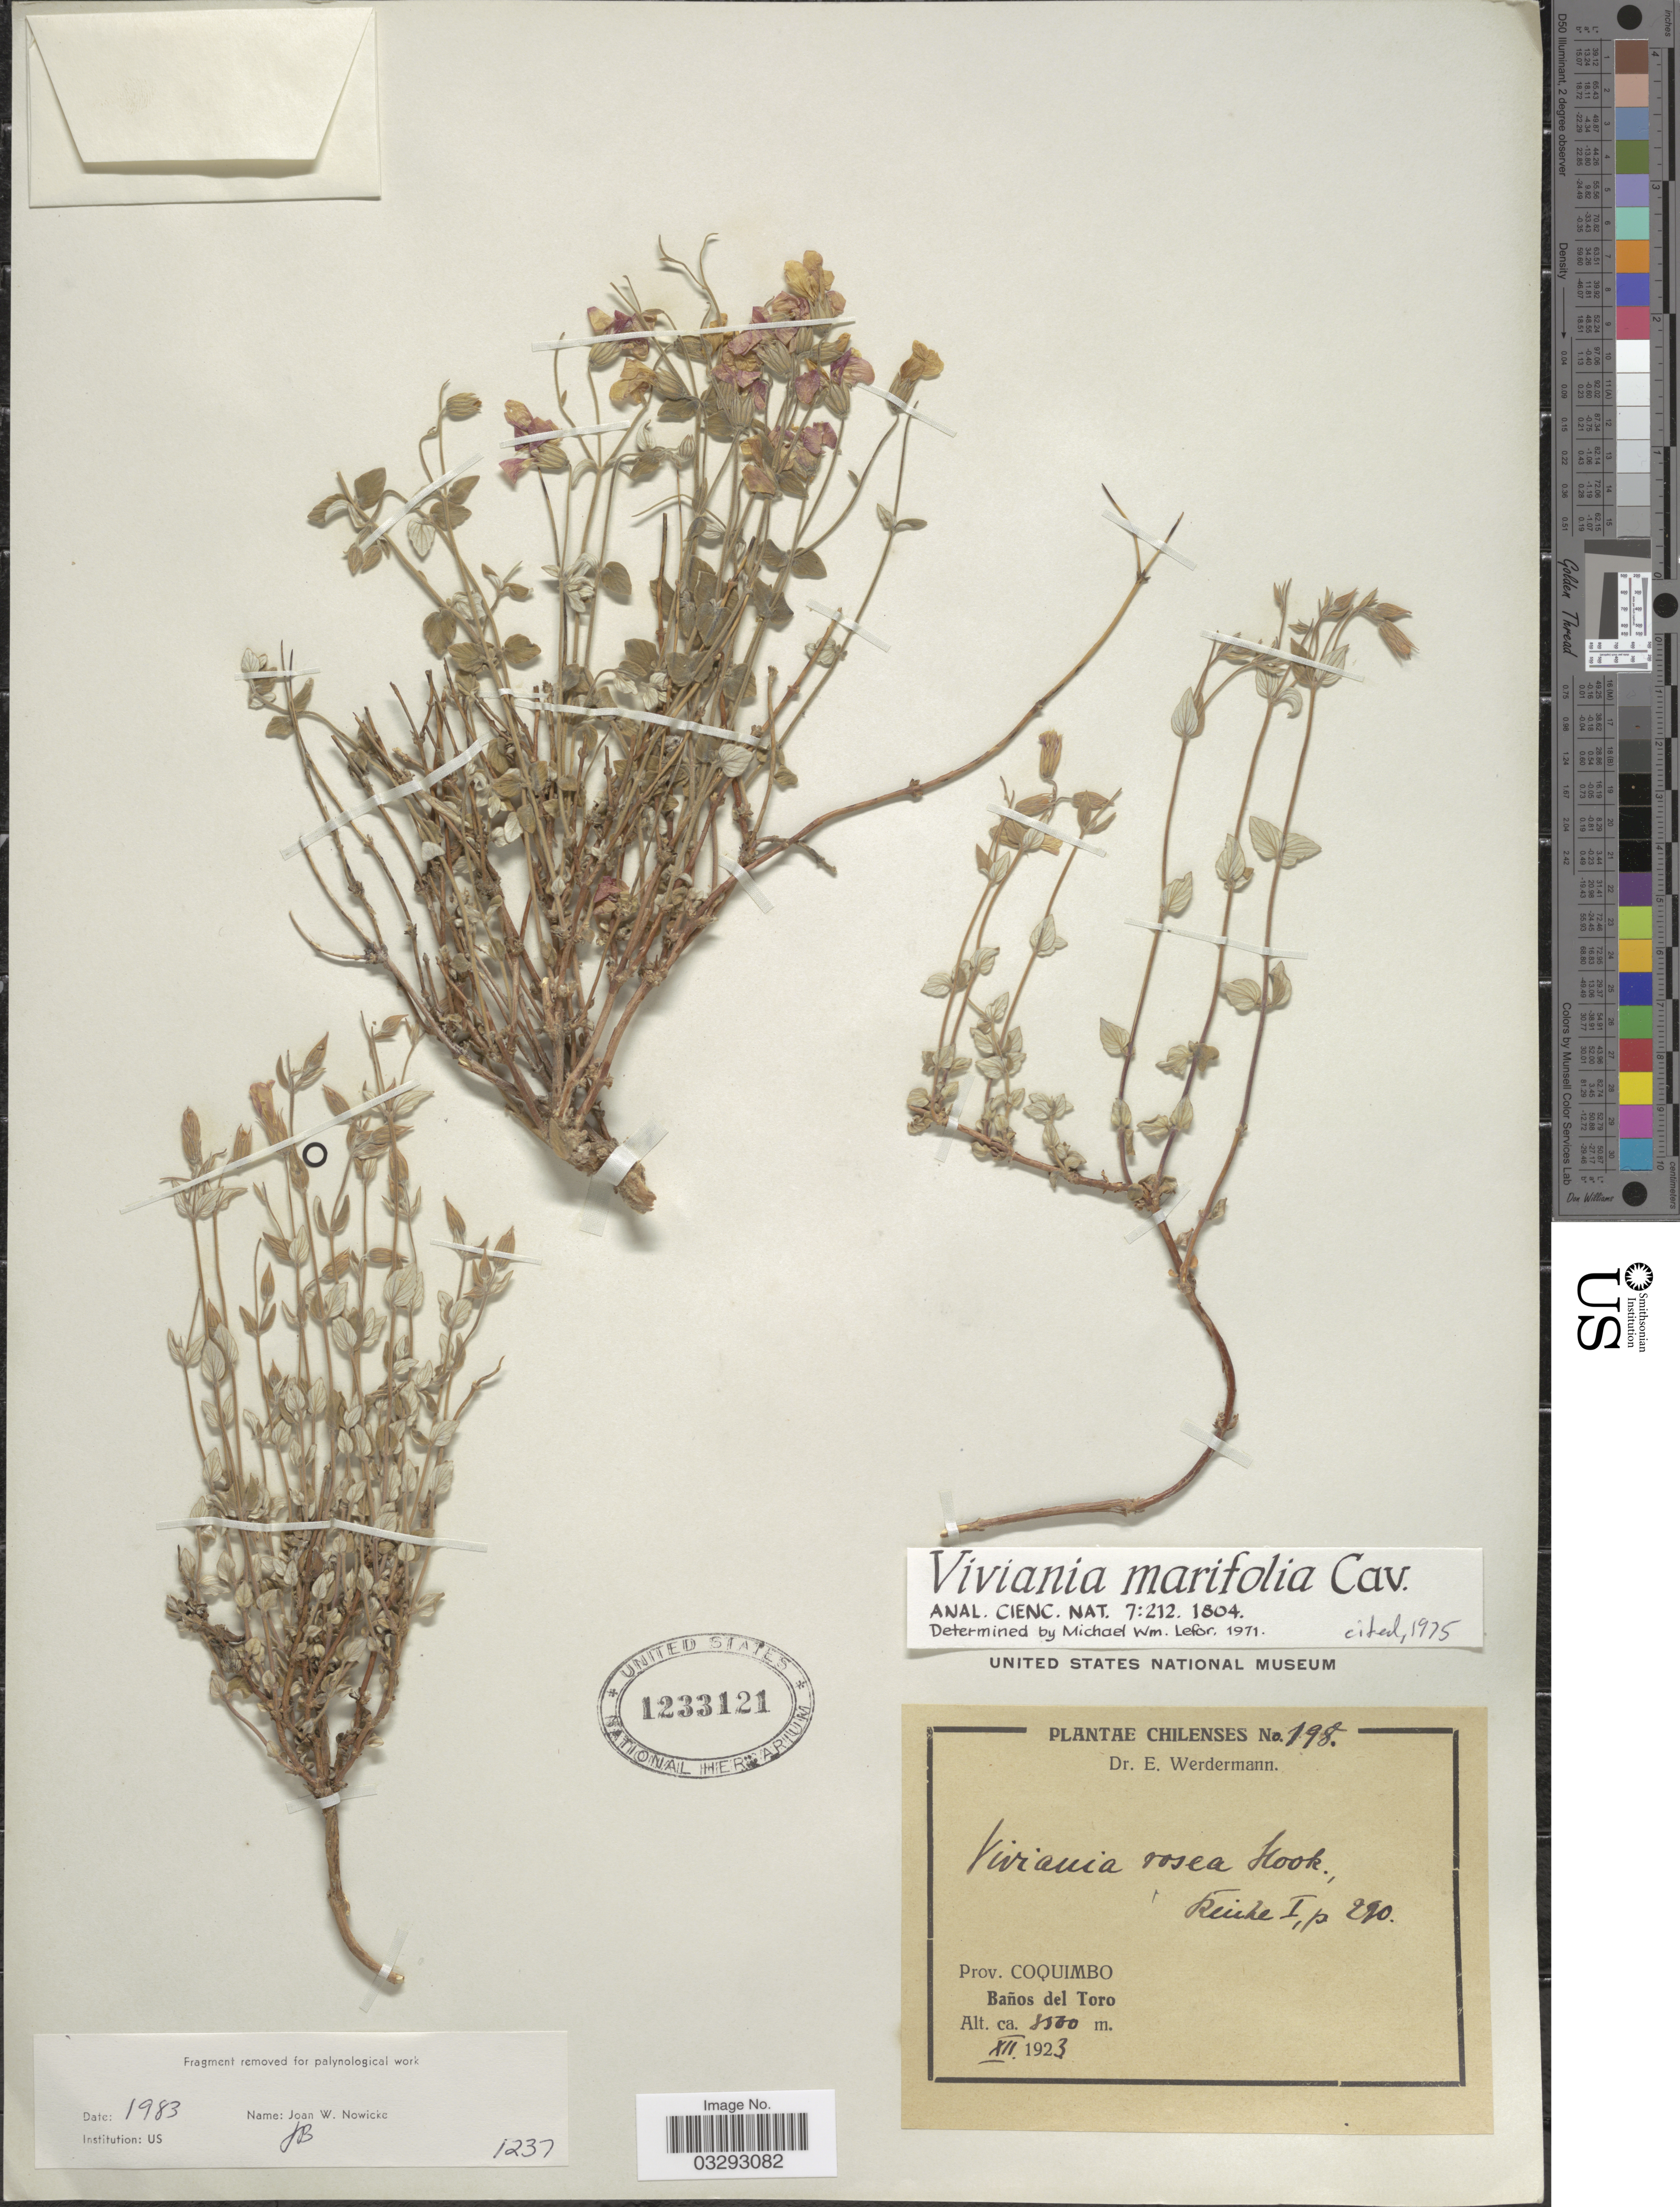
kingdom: Plantae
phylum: Tracheophyta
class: Magnoliopsida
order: Geraniales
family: Vivianiaceae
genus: Viviania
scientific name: Viviania marifolia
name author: Cav.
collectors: E. Werdermann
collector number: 198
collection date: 1923-12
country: Chile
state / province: Coquimbo (IV)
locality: Prov. Coquimbo. Baños del Toro.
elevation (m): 3500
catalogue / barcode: US 1233121